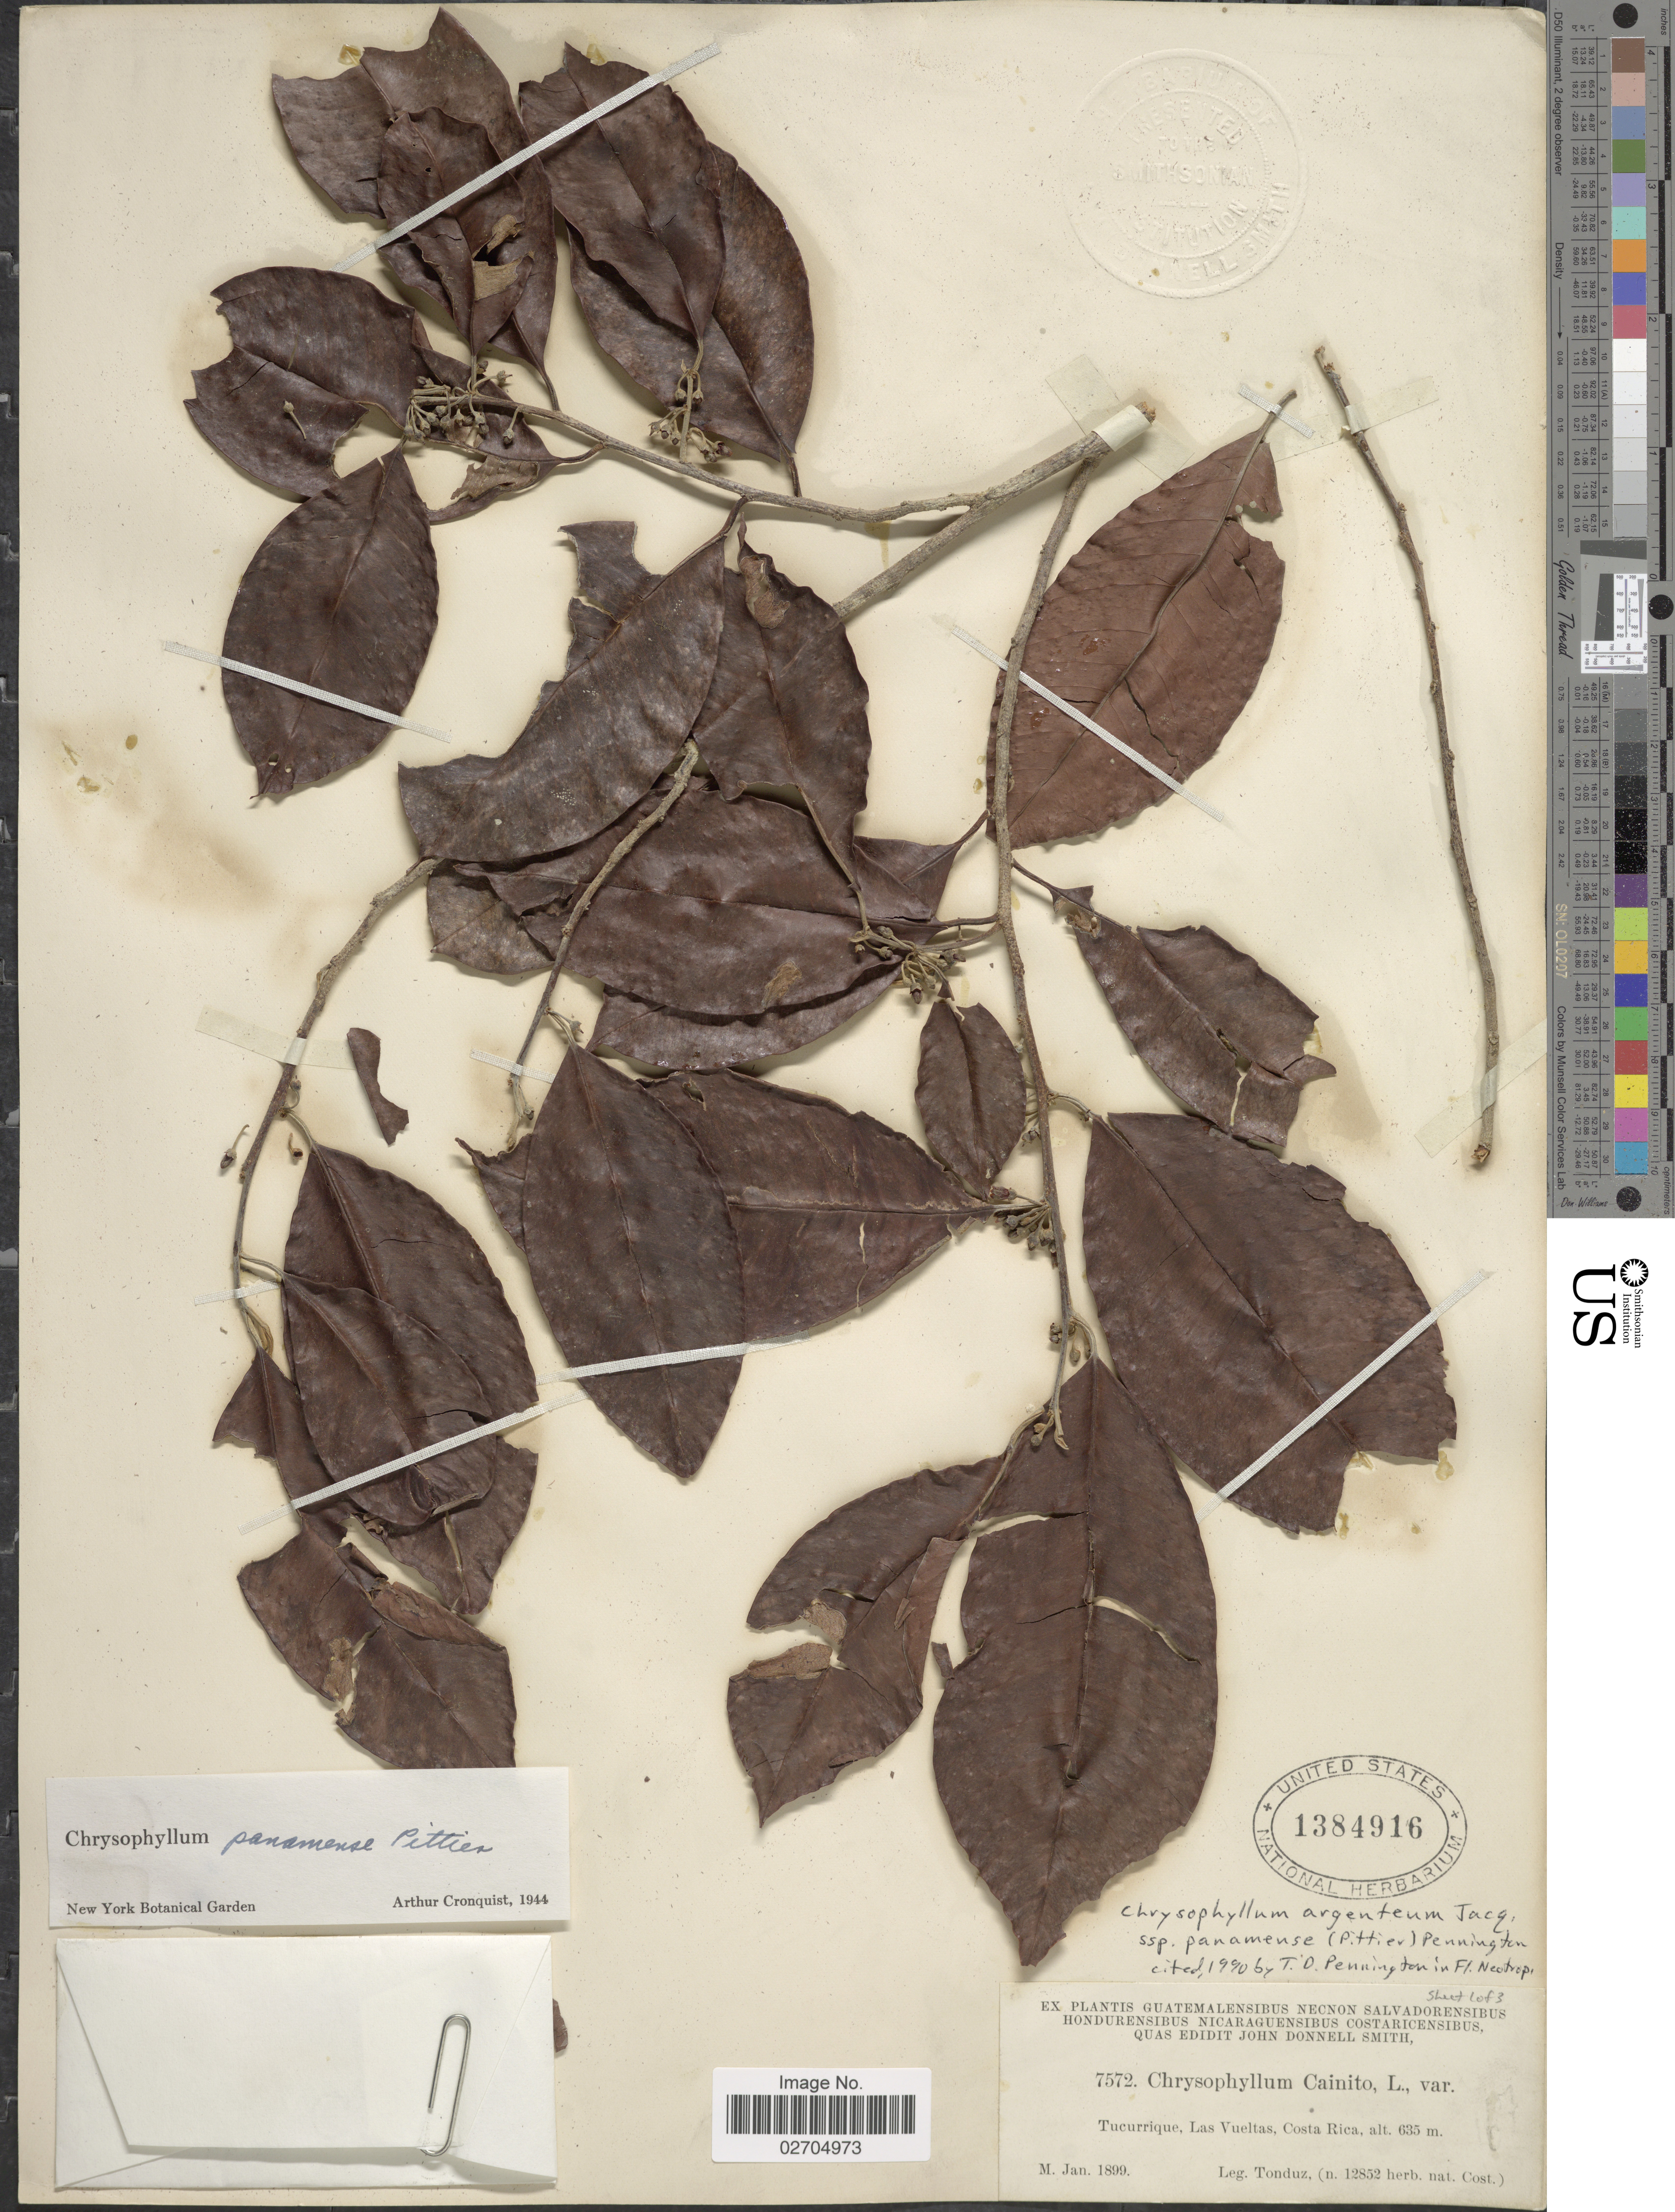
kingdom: Plantae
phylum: Tracheophyta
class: Magnoliopsida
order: Ericales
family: Sapotaceae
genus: Chrysophyllum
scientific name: Chrysophyllum argenteum subsp. panamense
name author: Jacq.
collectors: A. Tonduz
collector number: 7572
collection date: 1899-01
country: Costa Rica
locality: Tucurrique, Las Vueltas.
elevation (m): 635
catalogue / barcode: US 1384916